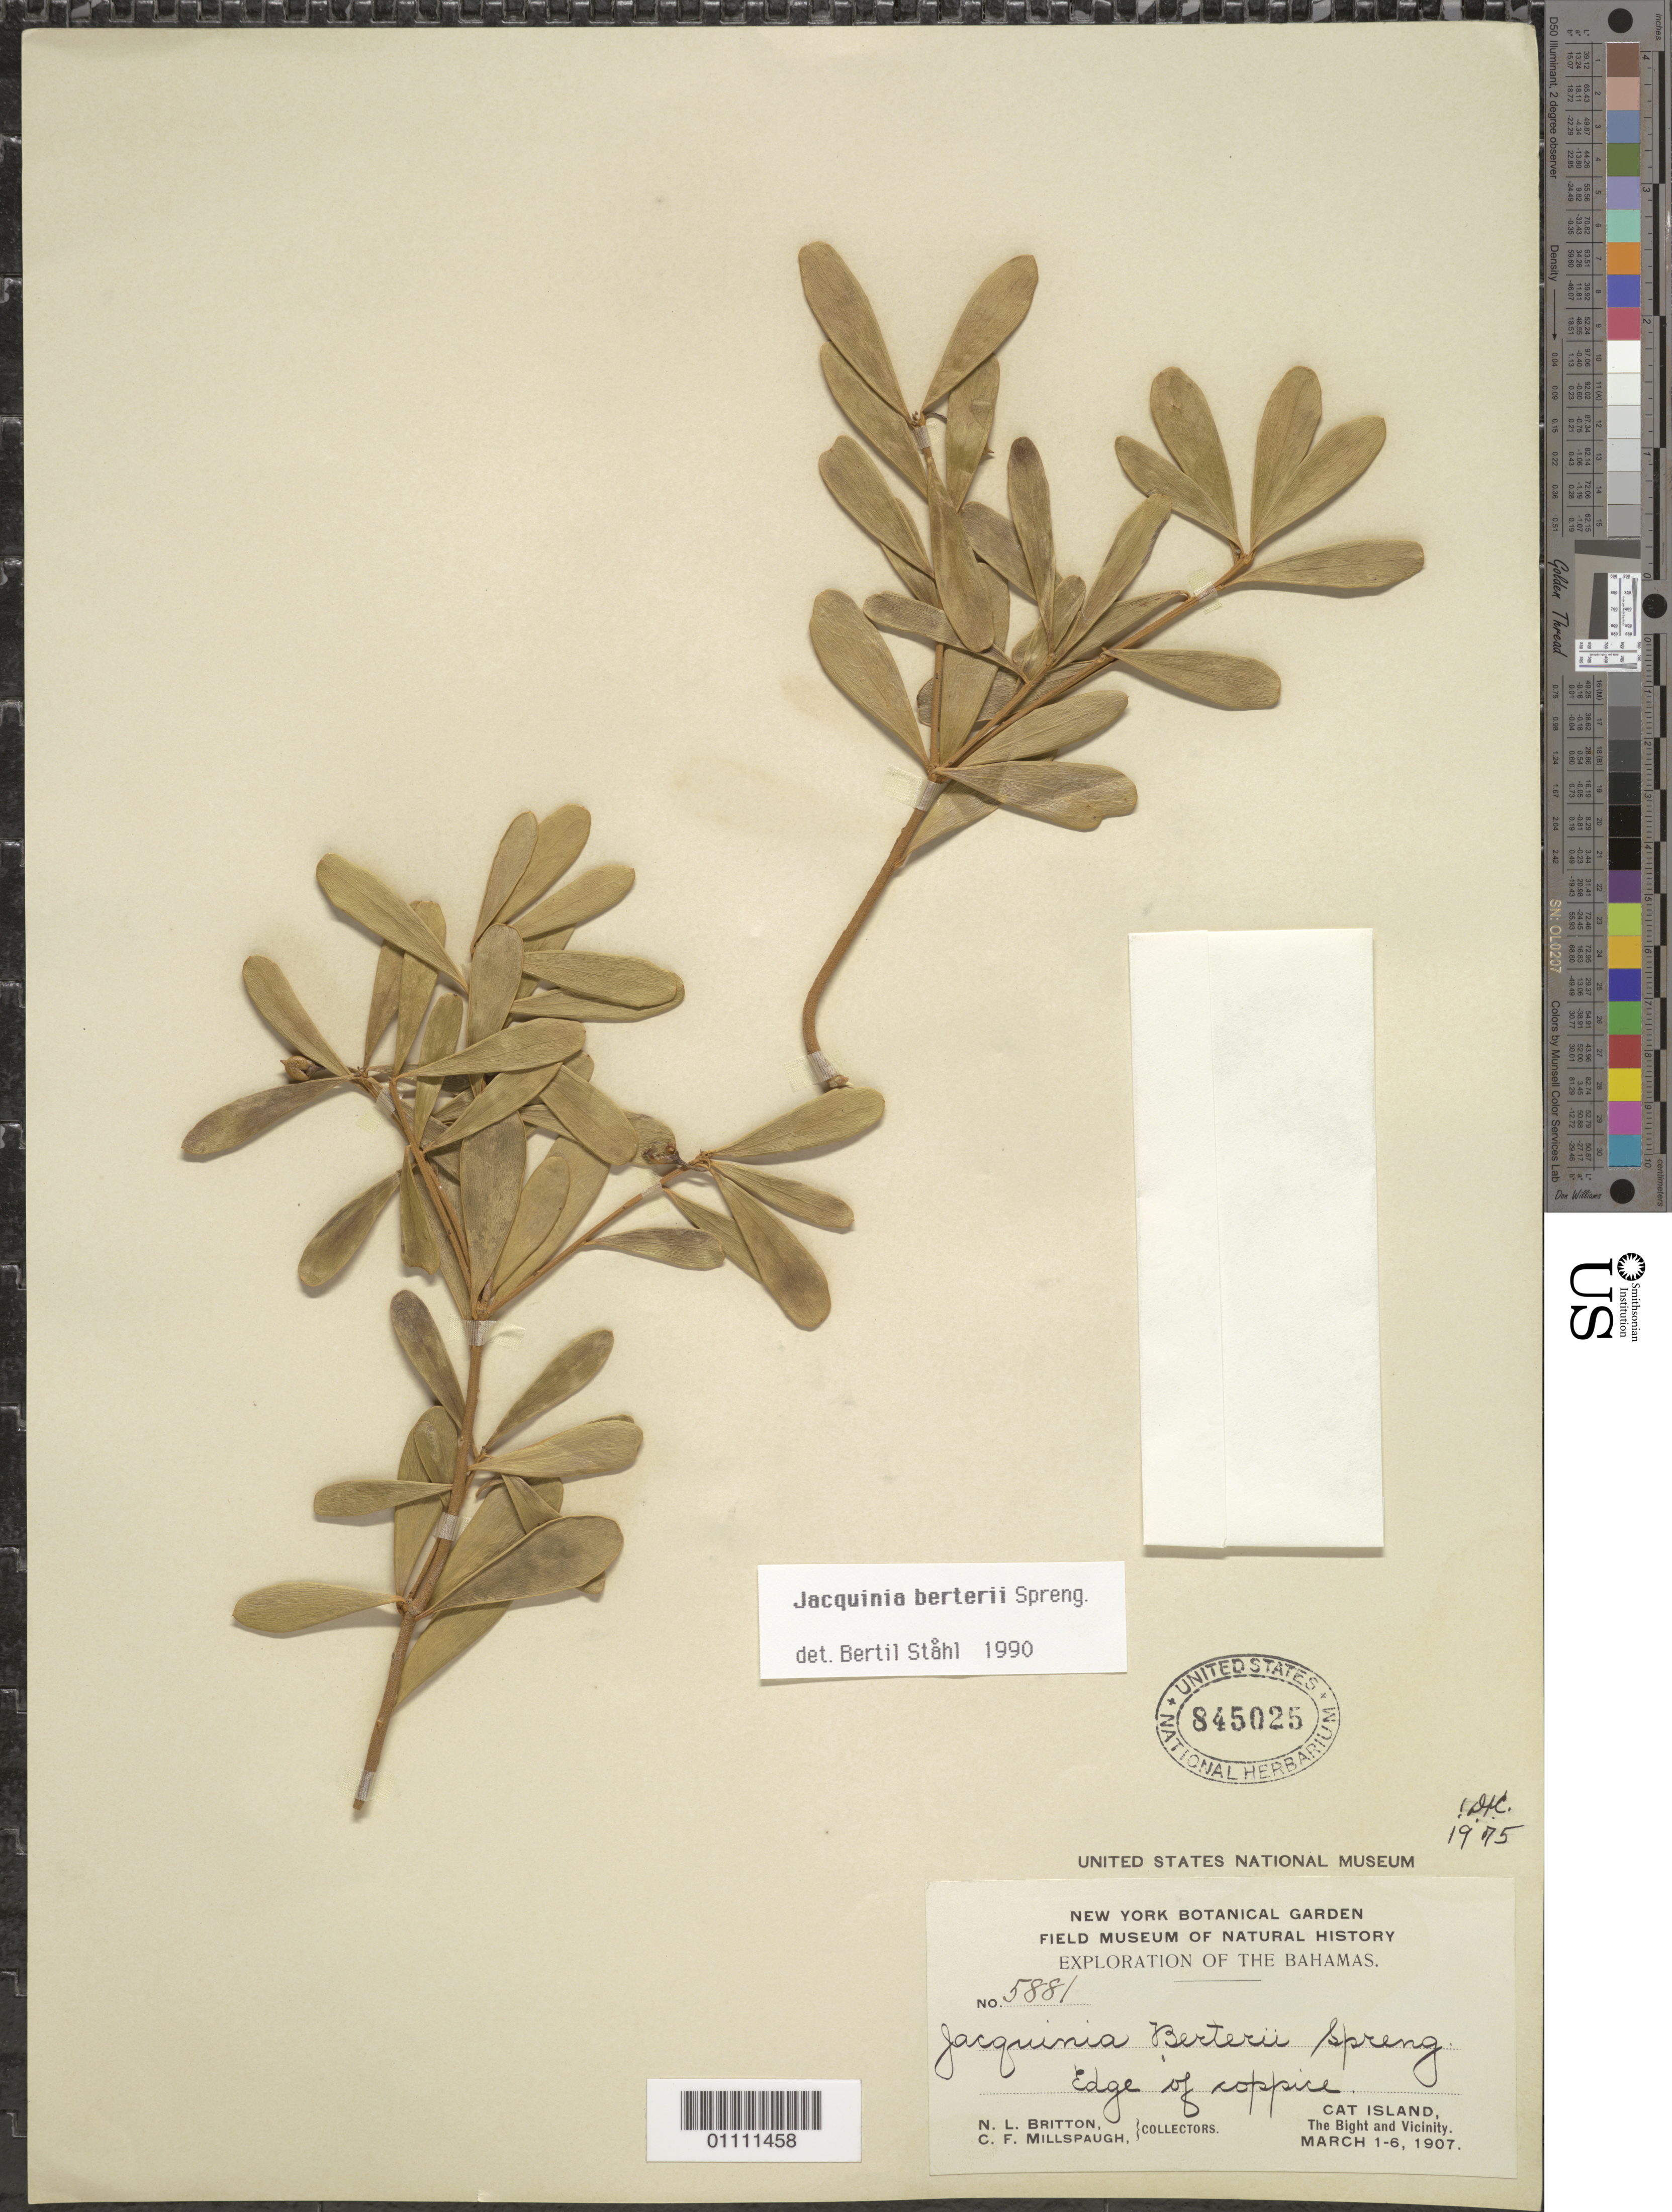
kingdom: Plantae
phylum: Tracheophyta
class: Magnoliopsida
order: Ericales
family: Primulaceae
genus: Jacquinia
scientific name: Jacquinia berteroi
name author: Spreng.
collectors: N. Britton & C. F. Millspaugh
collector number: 5881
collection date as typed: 01 Mar 1907 to 06 Mar 1907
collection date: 1907-03-01/1907-03-06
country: Bahamas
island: Cat I.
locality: The Bight and Vicinity. Edge of coppice.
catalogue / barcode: US 845025